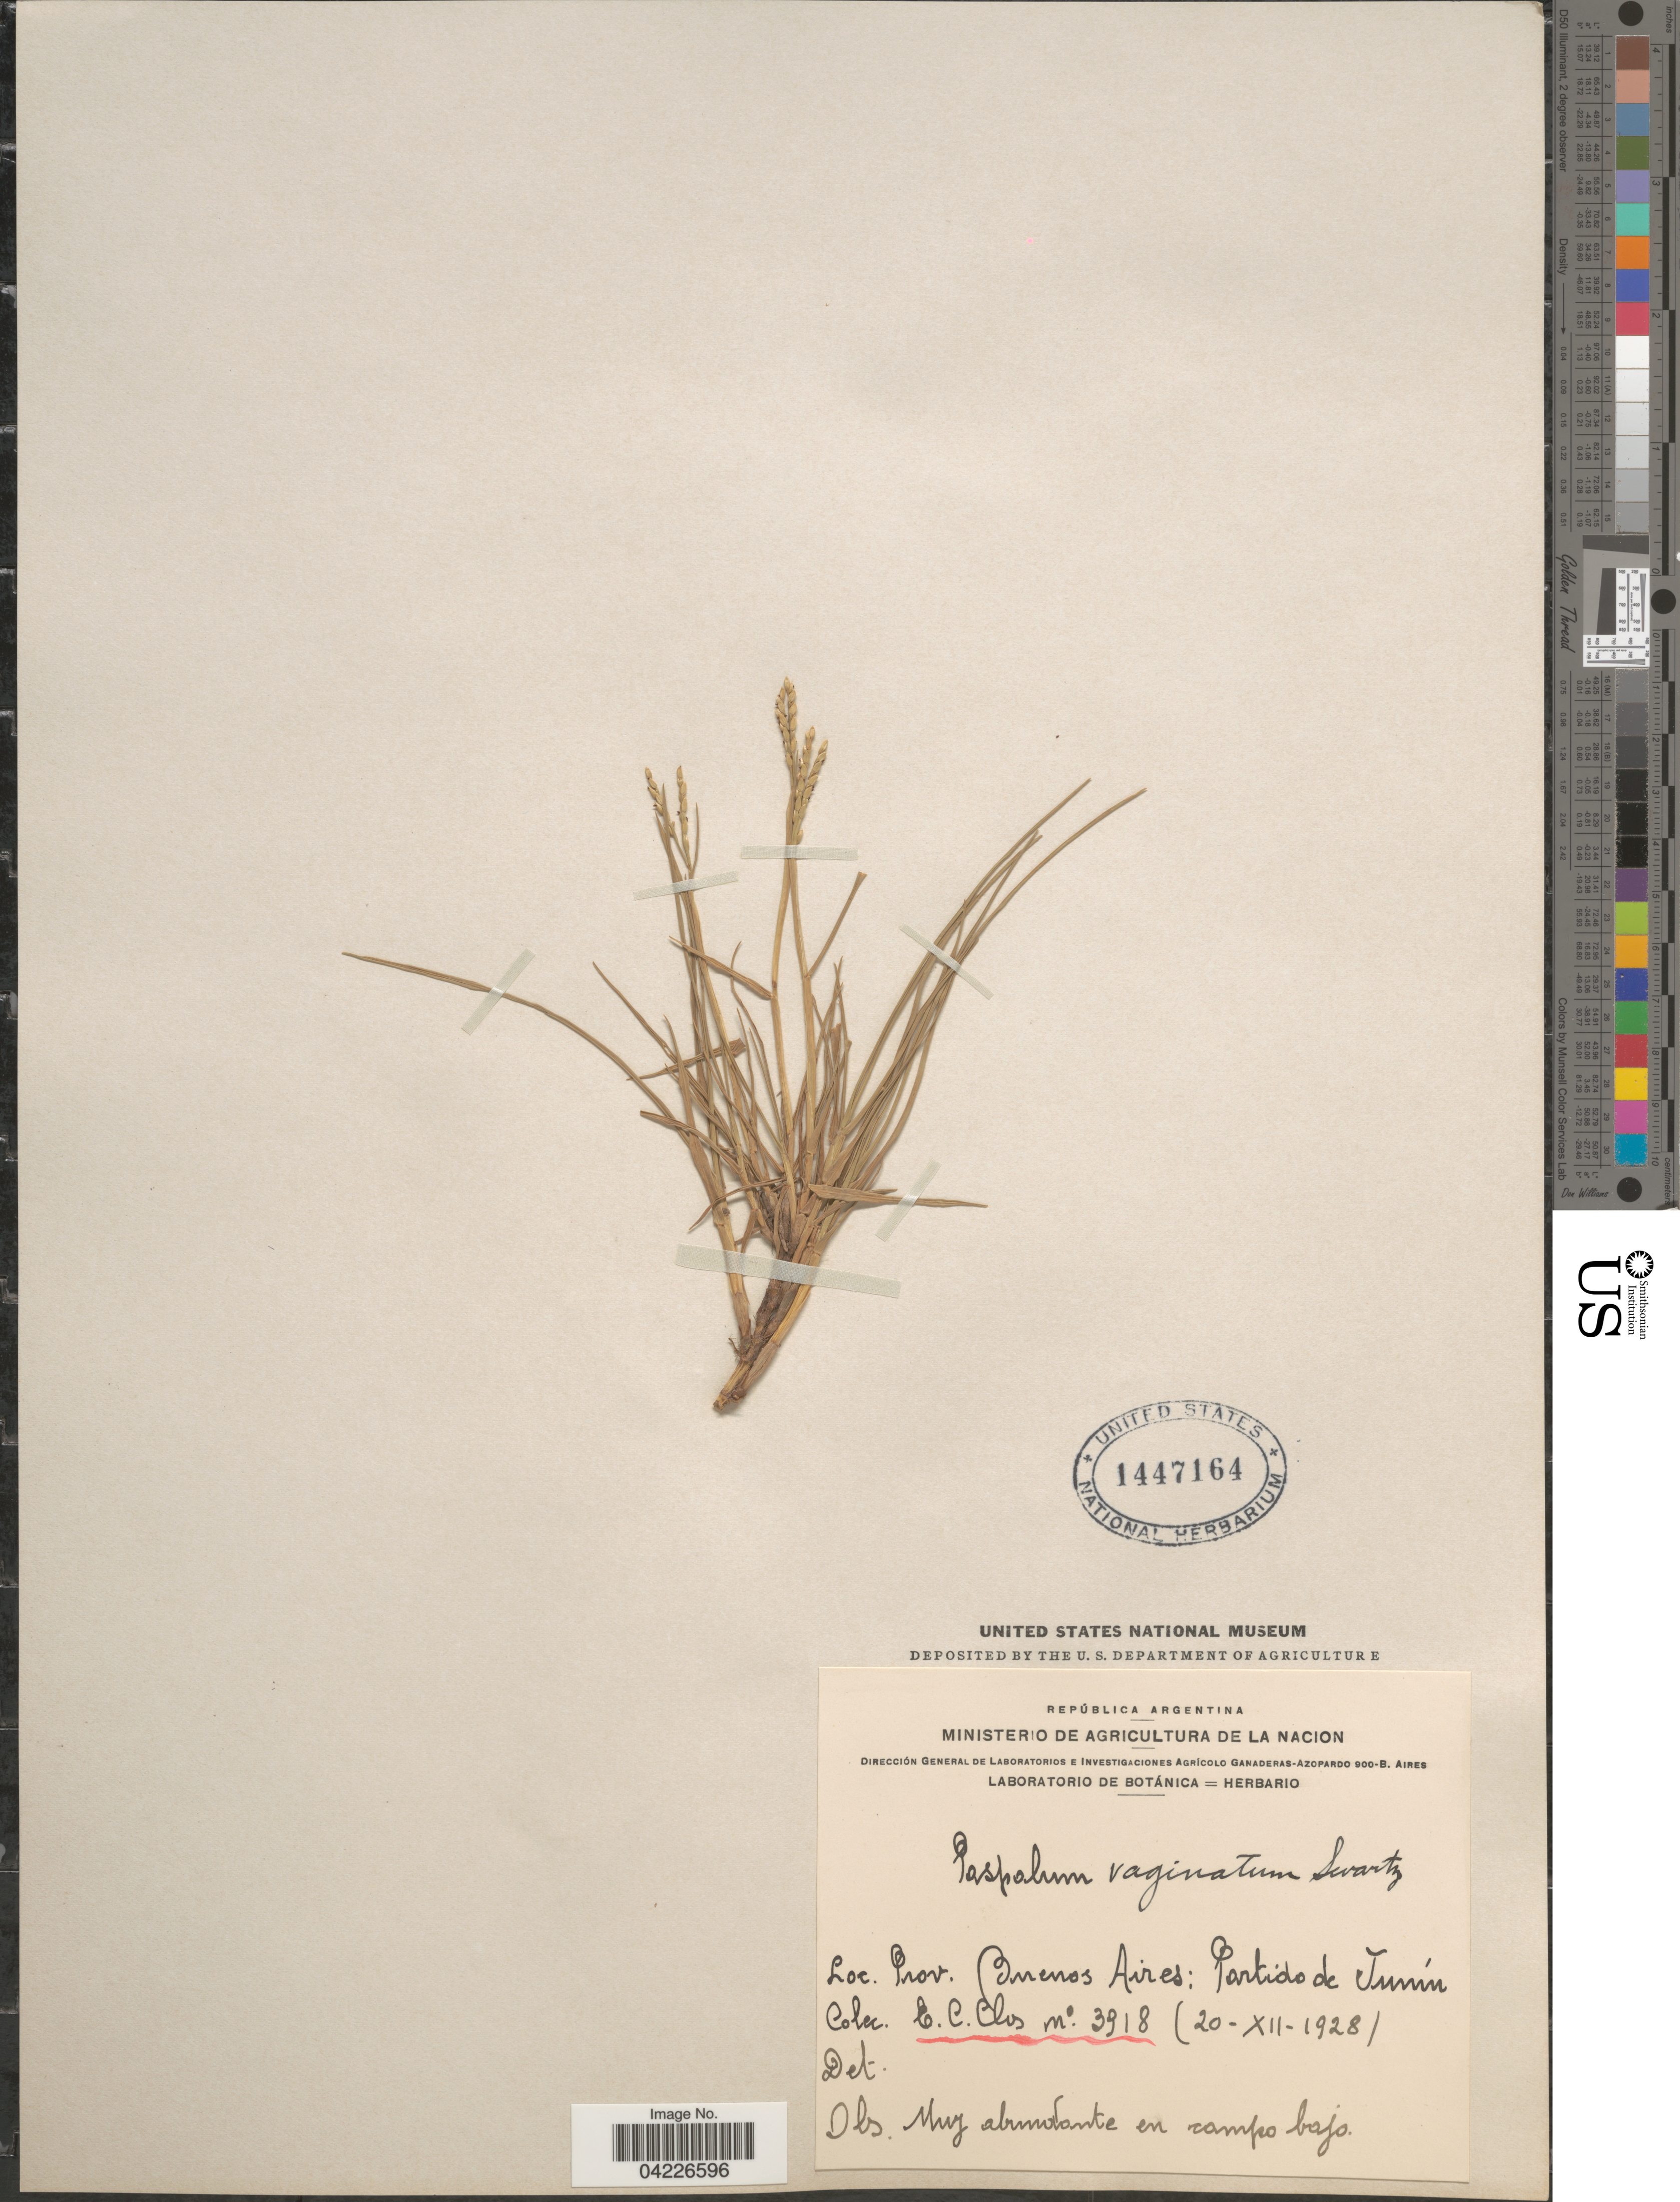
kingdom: Plantae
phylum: Tracheophyta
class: Liliopsida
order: Poales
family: Poaceae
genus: Paspalum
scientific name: Paspalum vaginatum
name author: Sw.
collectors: E. Clos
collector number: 3918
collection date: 1928-12-20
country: Argentina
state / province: Buenos Aires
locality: Partido de Junín.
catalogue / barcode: US 1447164